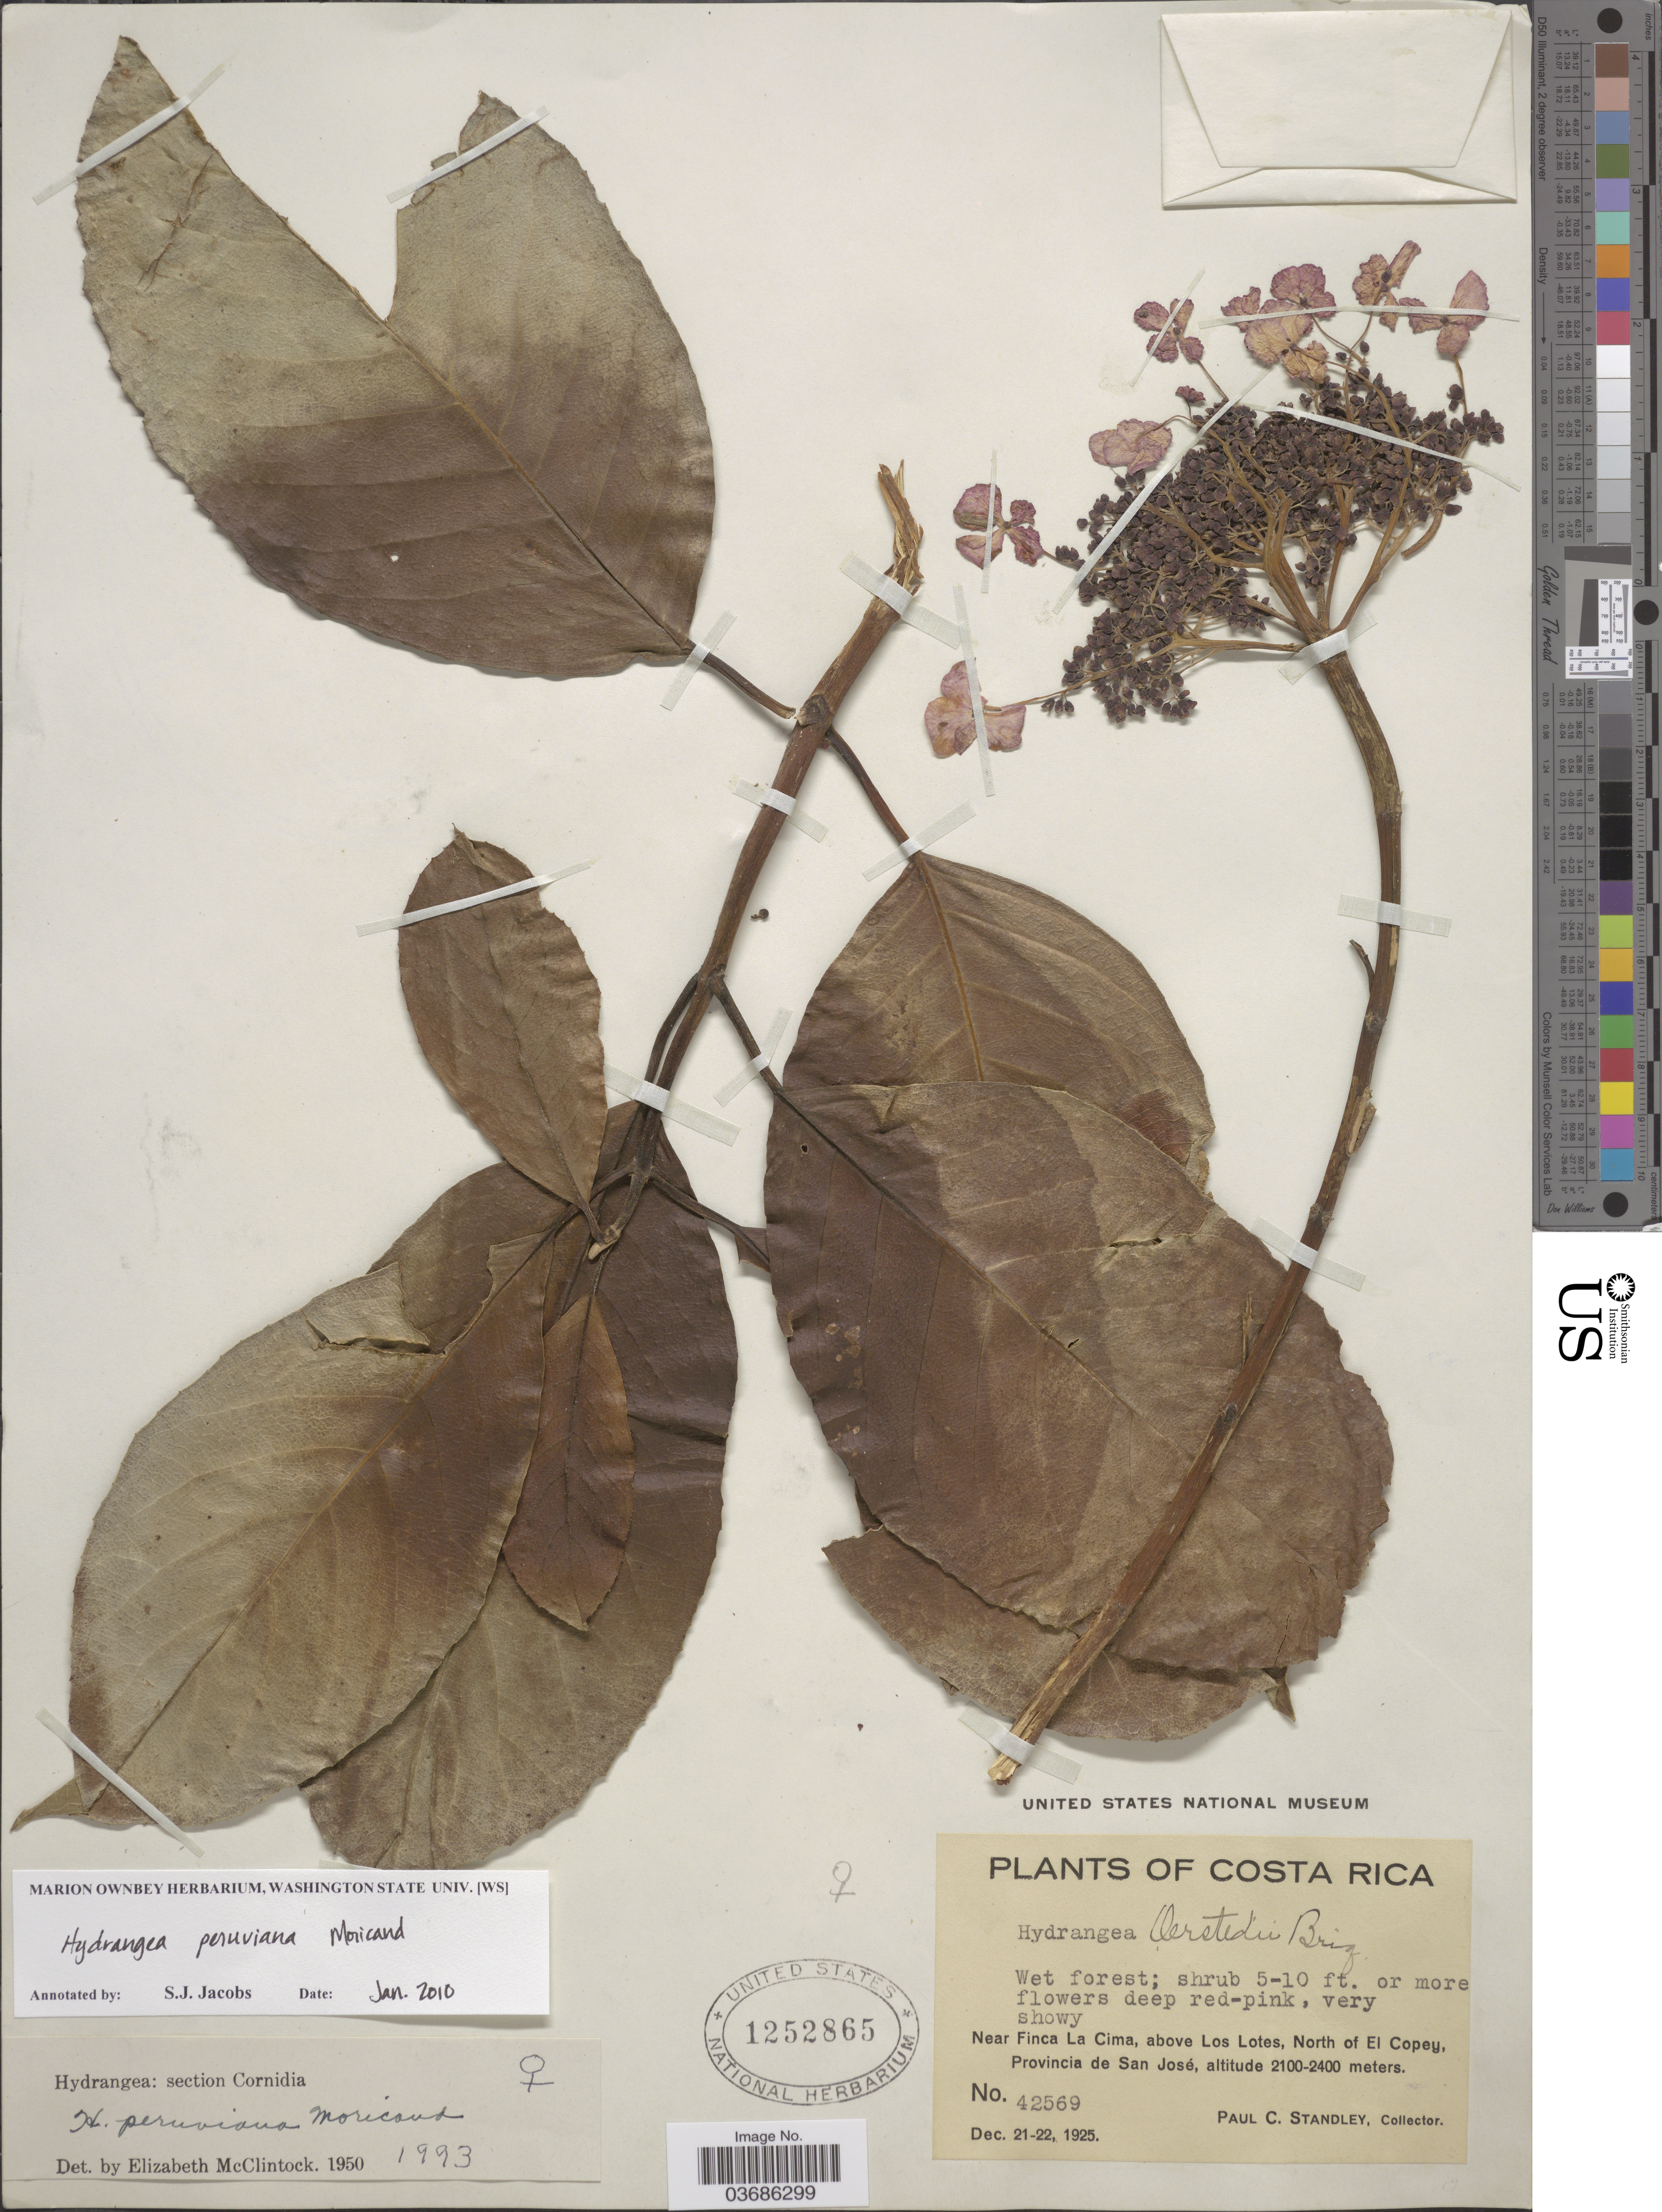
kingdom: Plantae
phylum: Tracheophyta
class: Magnoliopsida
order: Cornales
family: Hydrangeaceae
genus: Hydrangea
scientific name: Hydrangea peruviana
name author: Moric.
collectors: P. C. Standley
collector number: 42569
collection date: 1925-12-21/1925-12-22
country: Costa Rica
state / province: San José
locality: Near Finca La Cima, above Los Lotes, North of El Copey.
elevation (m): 2100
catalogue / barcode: US 1252865